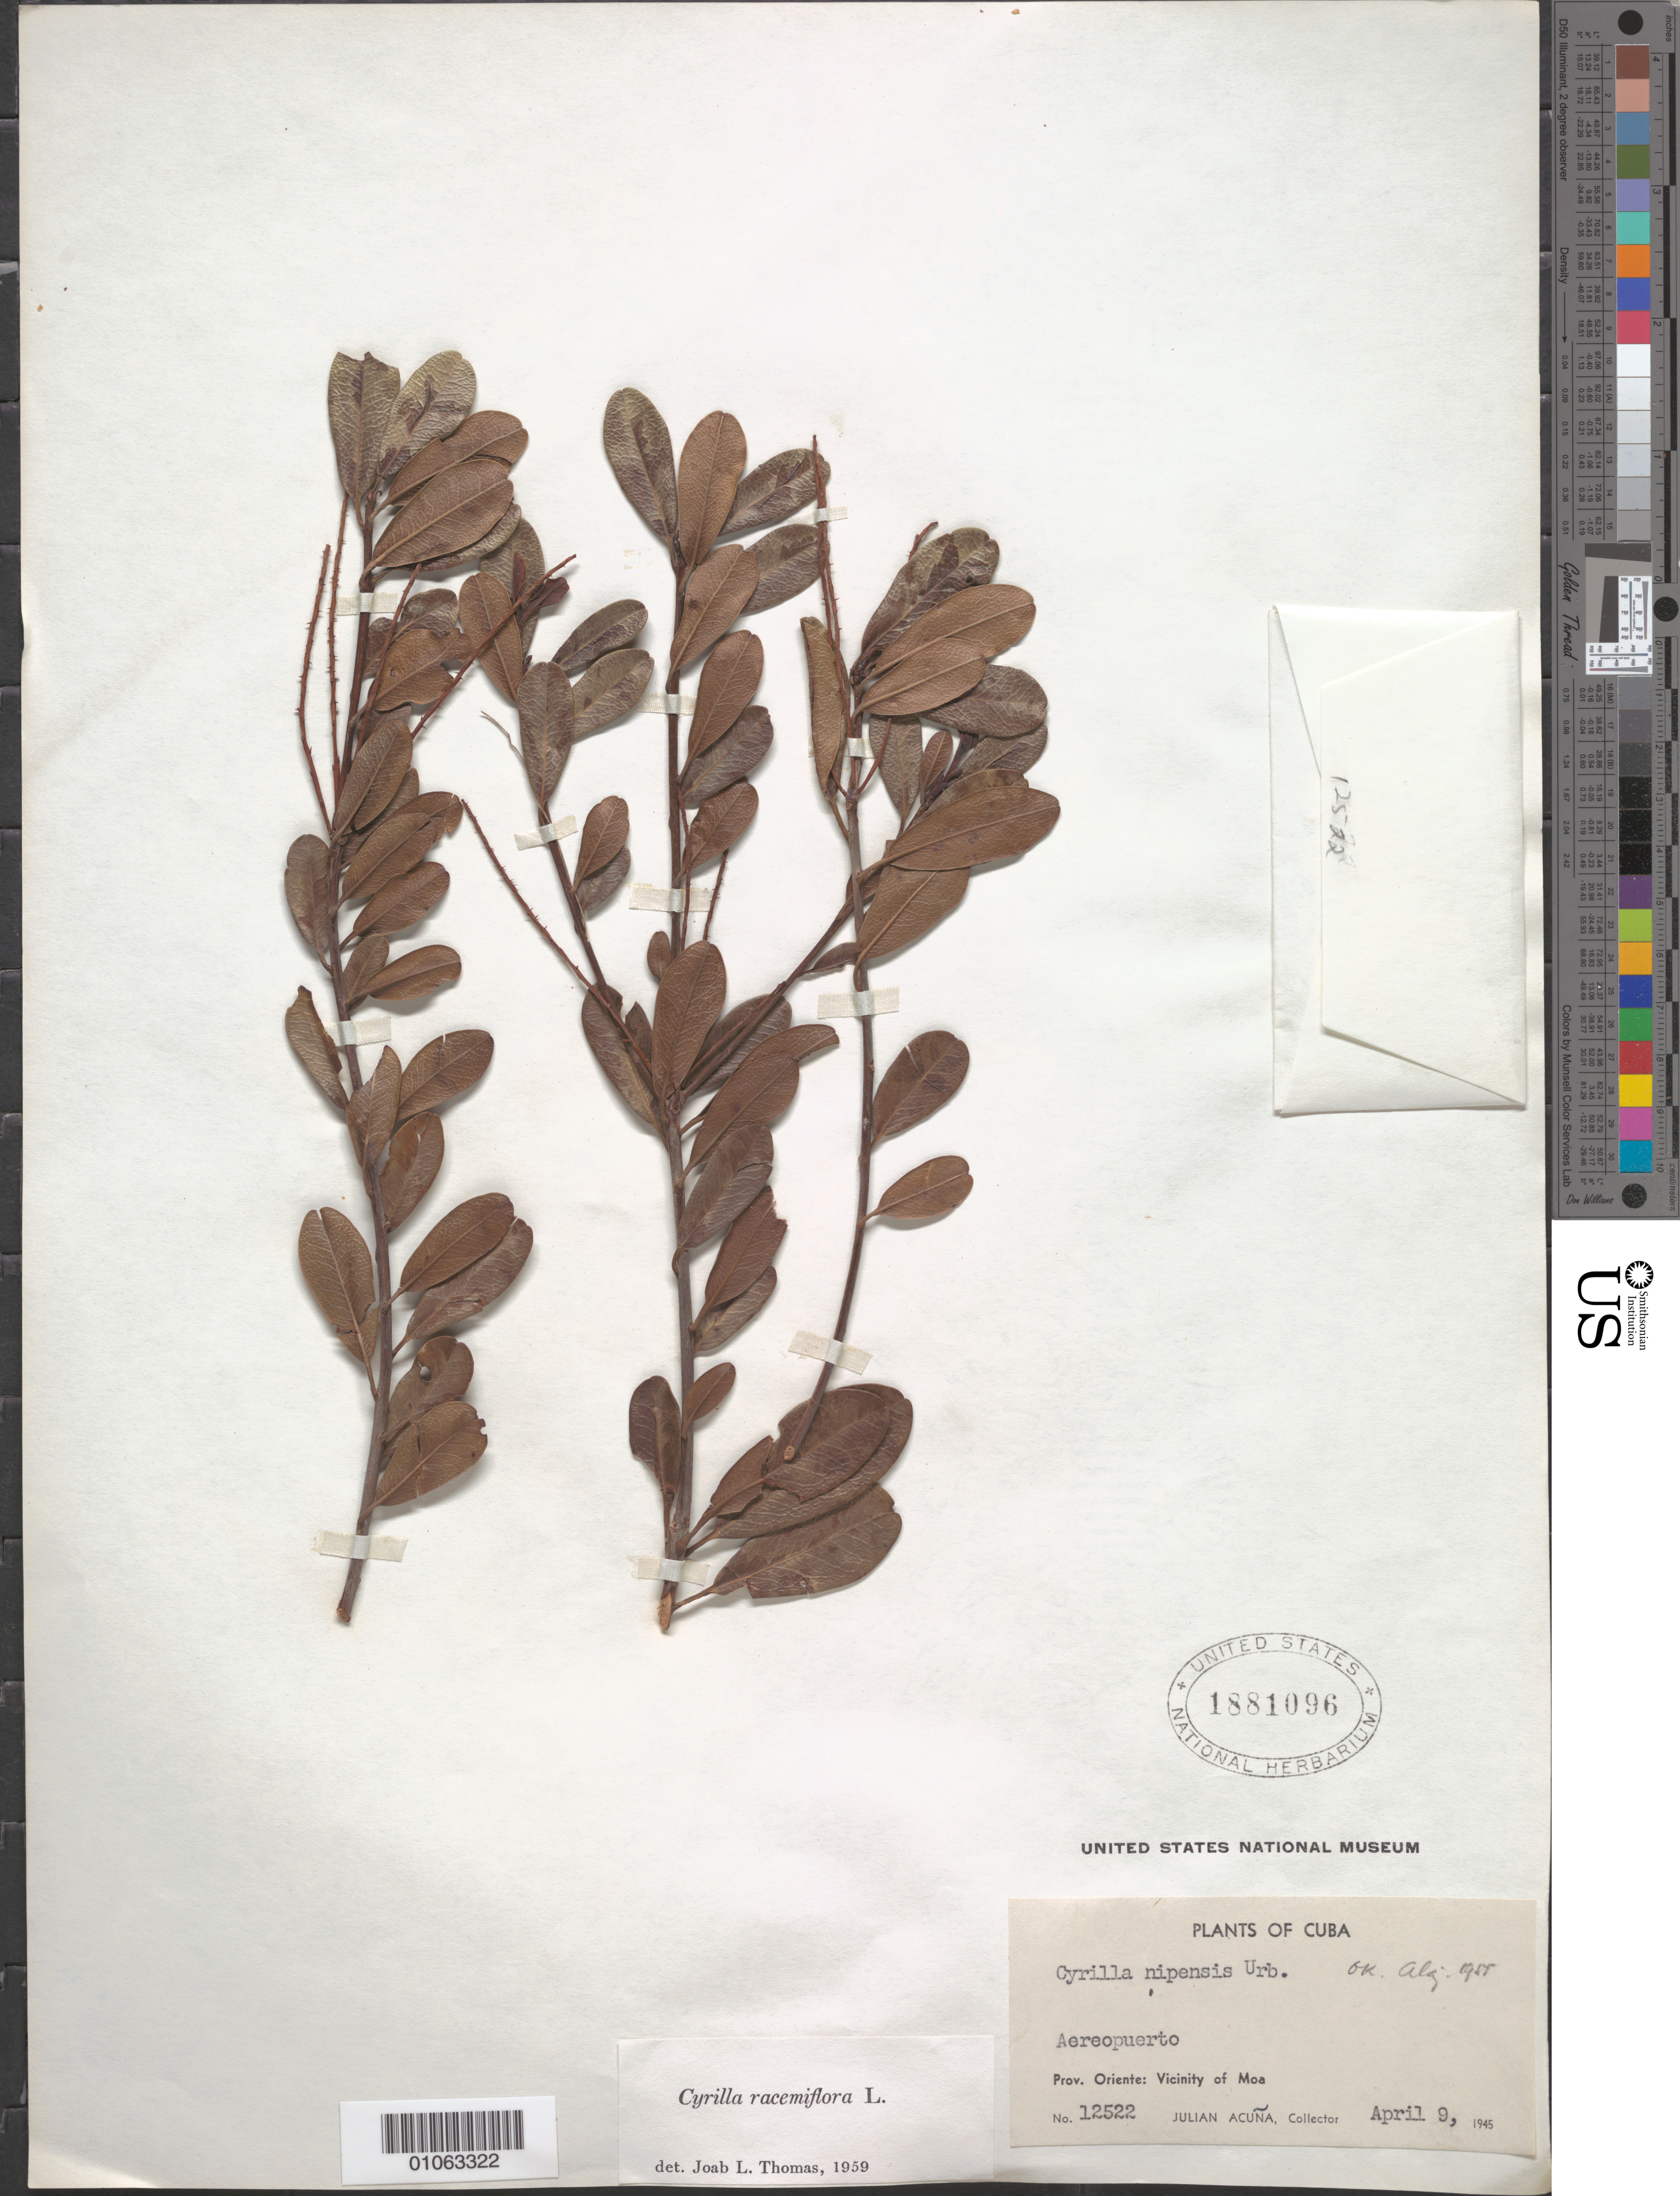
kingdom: Plantae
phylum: Tracheophyta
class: Magnoliopsida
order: Ericales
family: Cyrillaceae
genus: Cyrilla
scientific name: Cyrilla racemiflora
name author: L.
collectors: J. Acuña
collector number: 12522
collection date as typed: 09 Apr 1946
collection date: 1946-04-09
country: Cuba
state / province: Holguín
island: Cuba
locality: Vicinity of Moa [Oriente]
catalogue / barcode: US 1881096